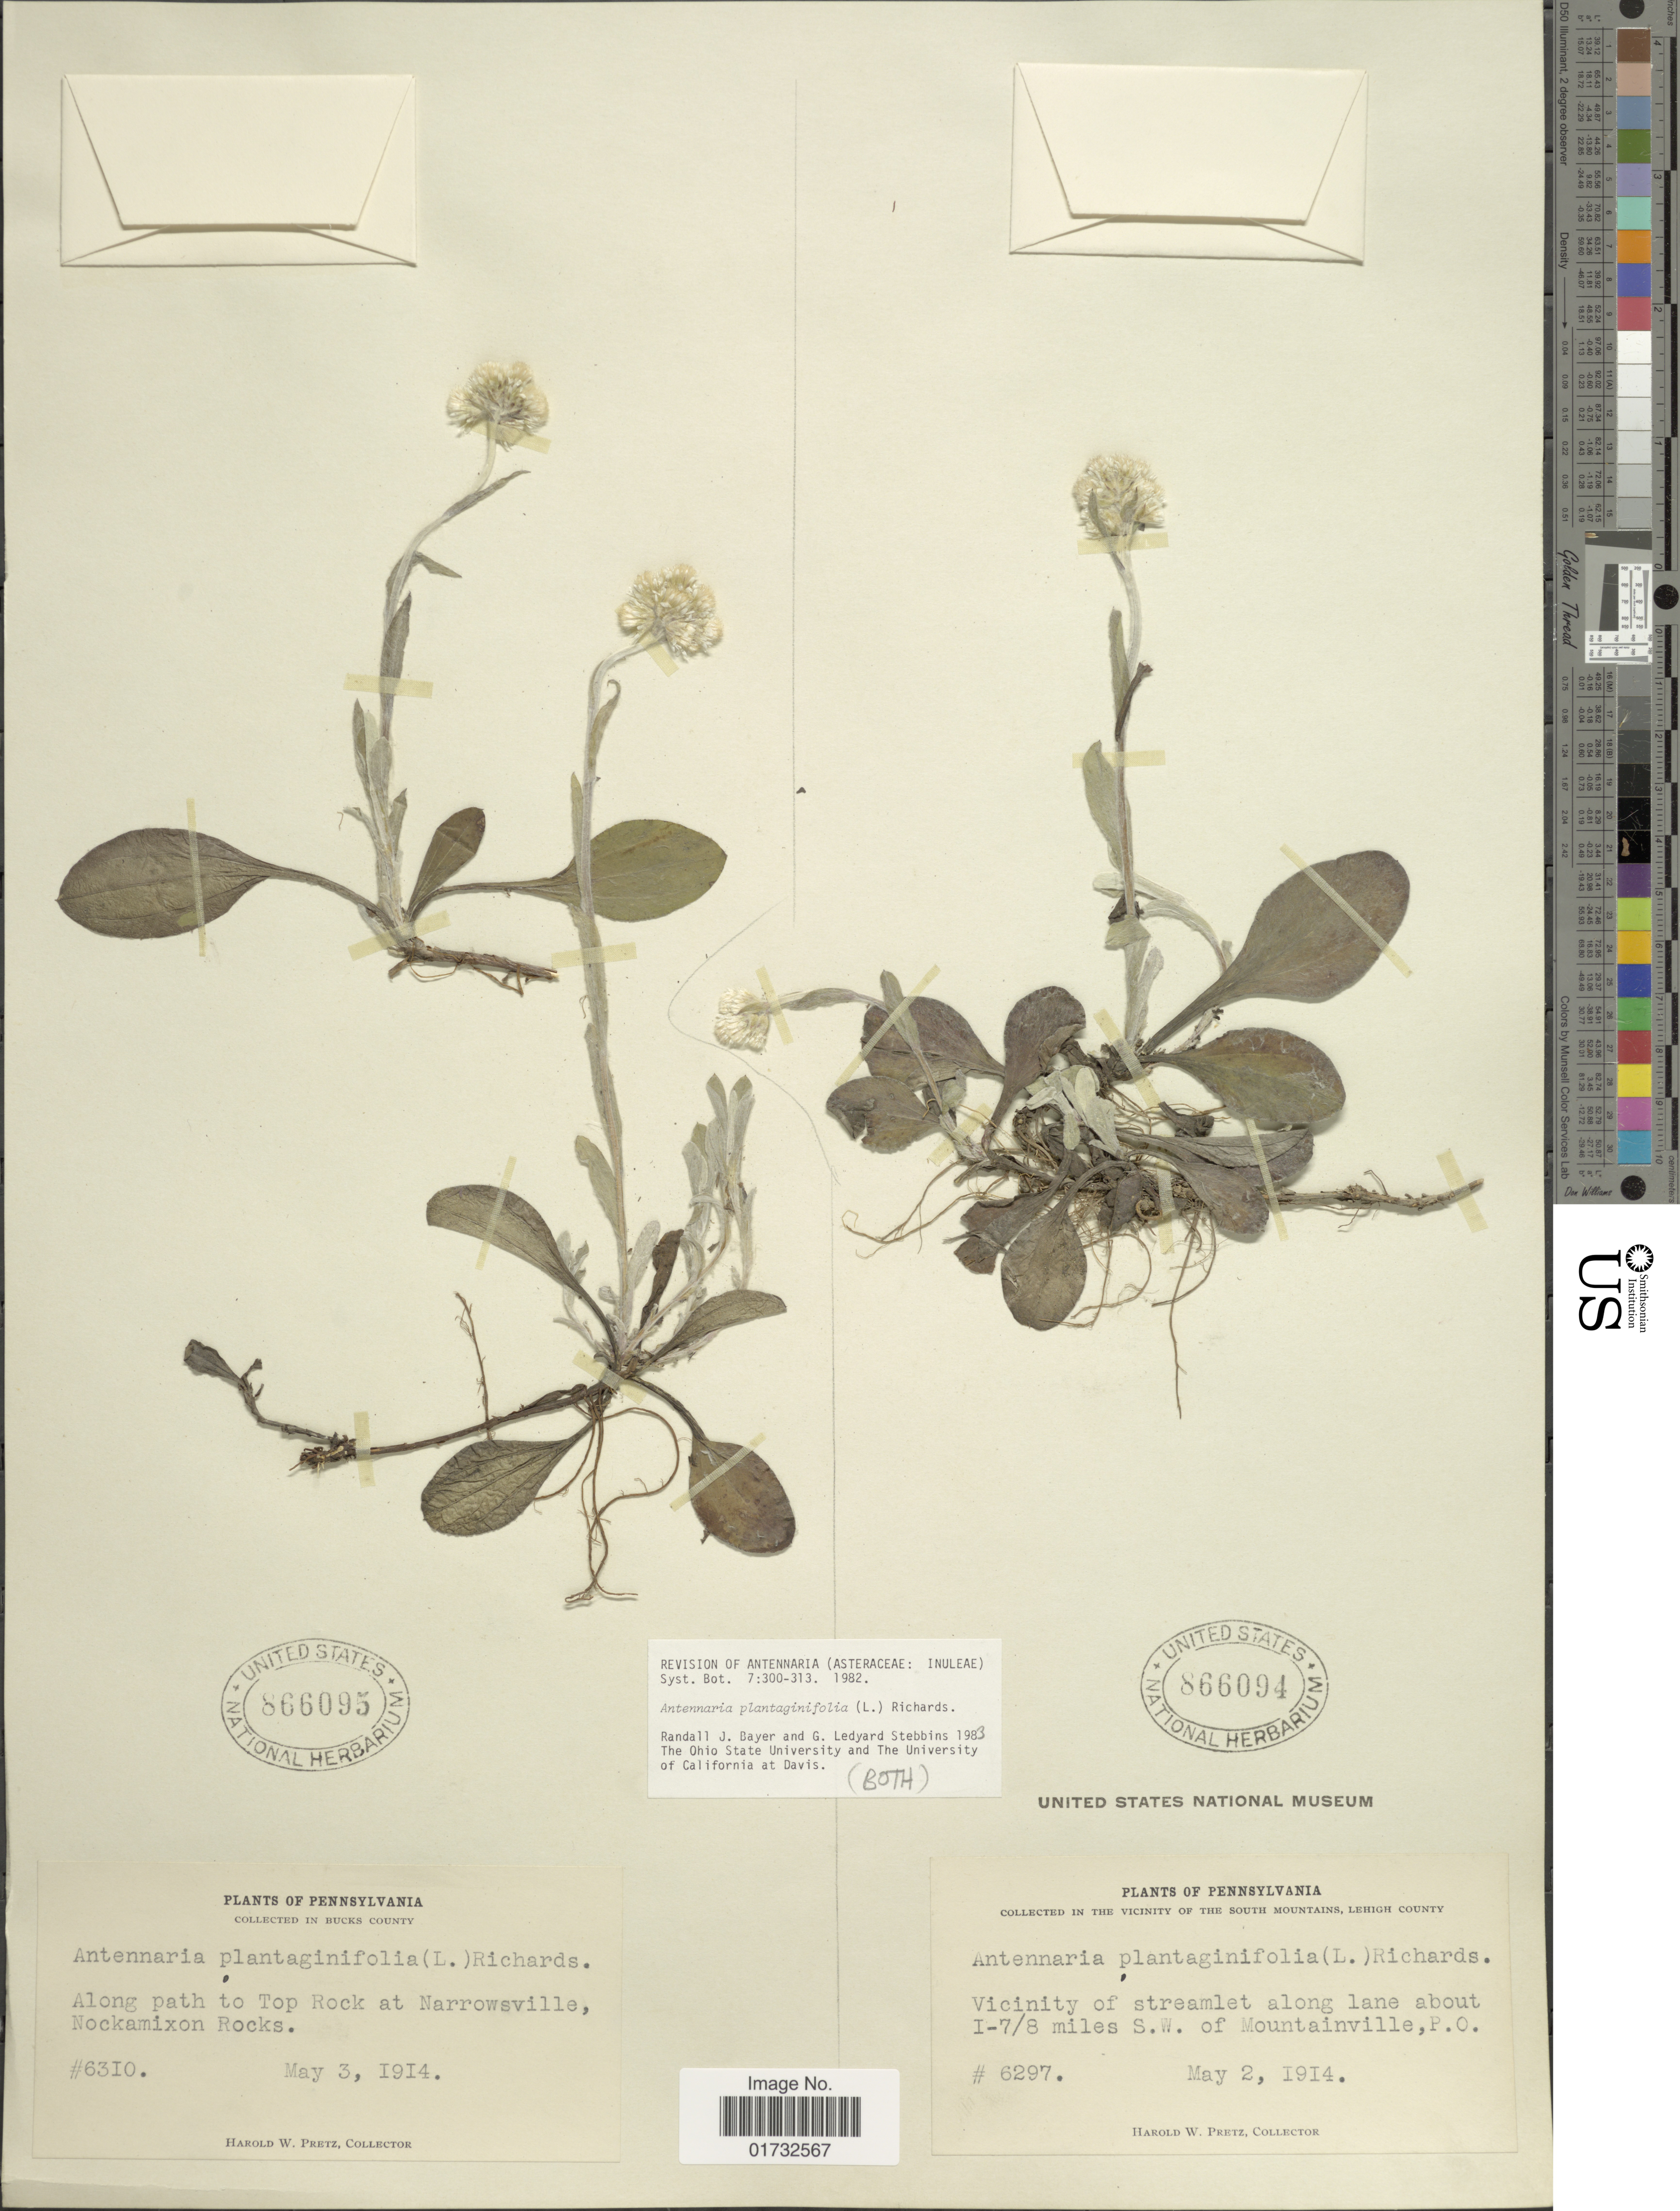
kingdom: Plantae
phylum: Tracheophyta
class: Magnoliopsida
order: Asterales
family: Asteraceae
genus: Antennaria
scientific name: Antennaria plantaginifolia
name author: (L.) Richardson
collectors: H. W. Pretz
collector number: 6297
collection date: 1914-05-02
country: United States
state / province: Pennsylvania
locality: Vicinity of the South Mountains, Lehigh County. Vicinity of streamlet along lane about 1-7/8 miles S.W. of Mountainville, P.O.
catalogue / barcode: US 866094